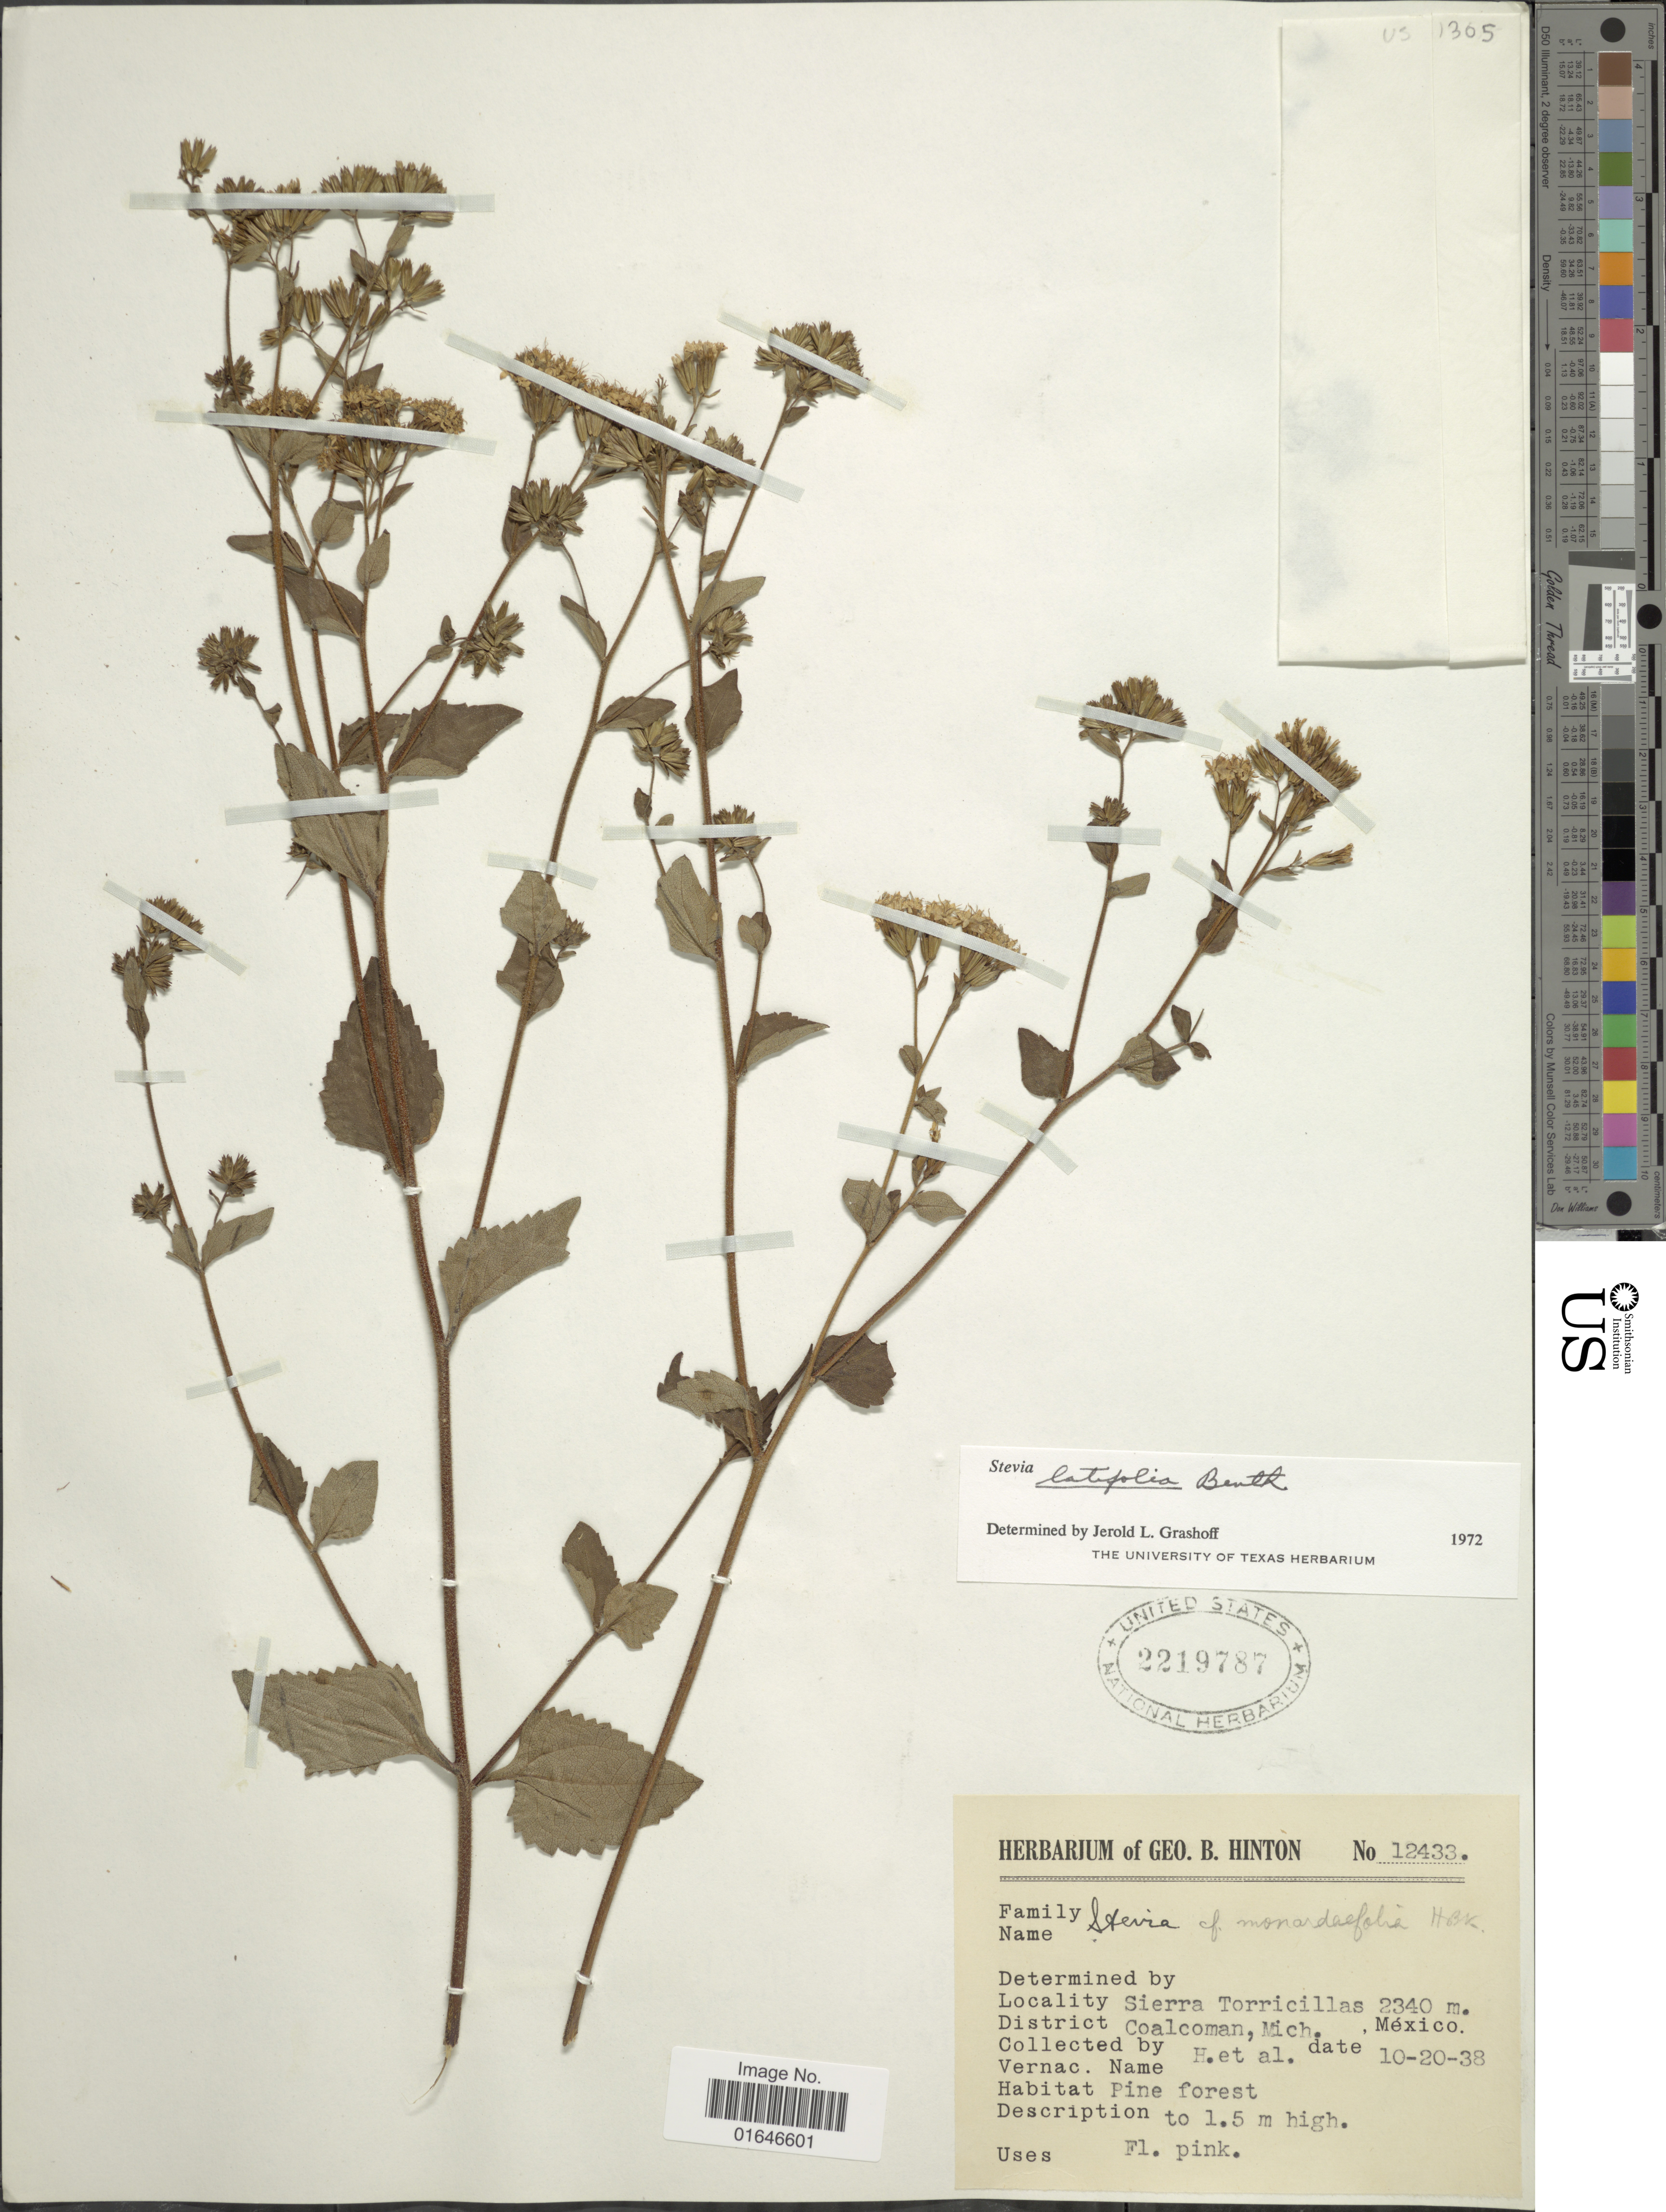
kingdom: Plantae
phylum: Tracheophyta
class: Magnoliopsida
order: Asterales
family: Asteraceae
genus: Stevia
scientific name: Stevia latifolia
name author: Benth.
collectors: G. B. Hinton & et al.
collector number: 12433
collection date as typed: Transcribed d/m/y: 20/10/38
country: Mexico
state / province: Michoacán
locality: Sierra Torricillas, Coalcoman, mich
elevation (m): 2340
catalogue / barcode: US 2219787